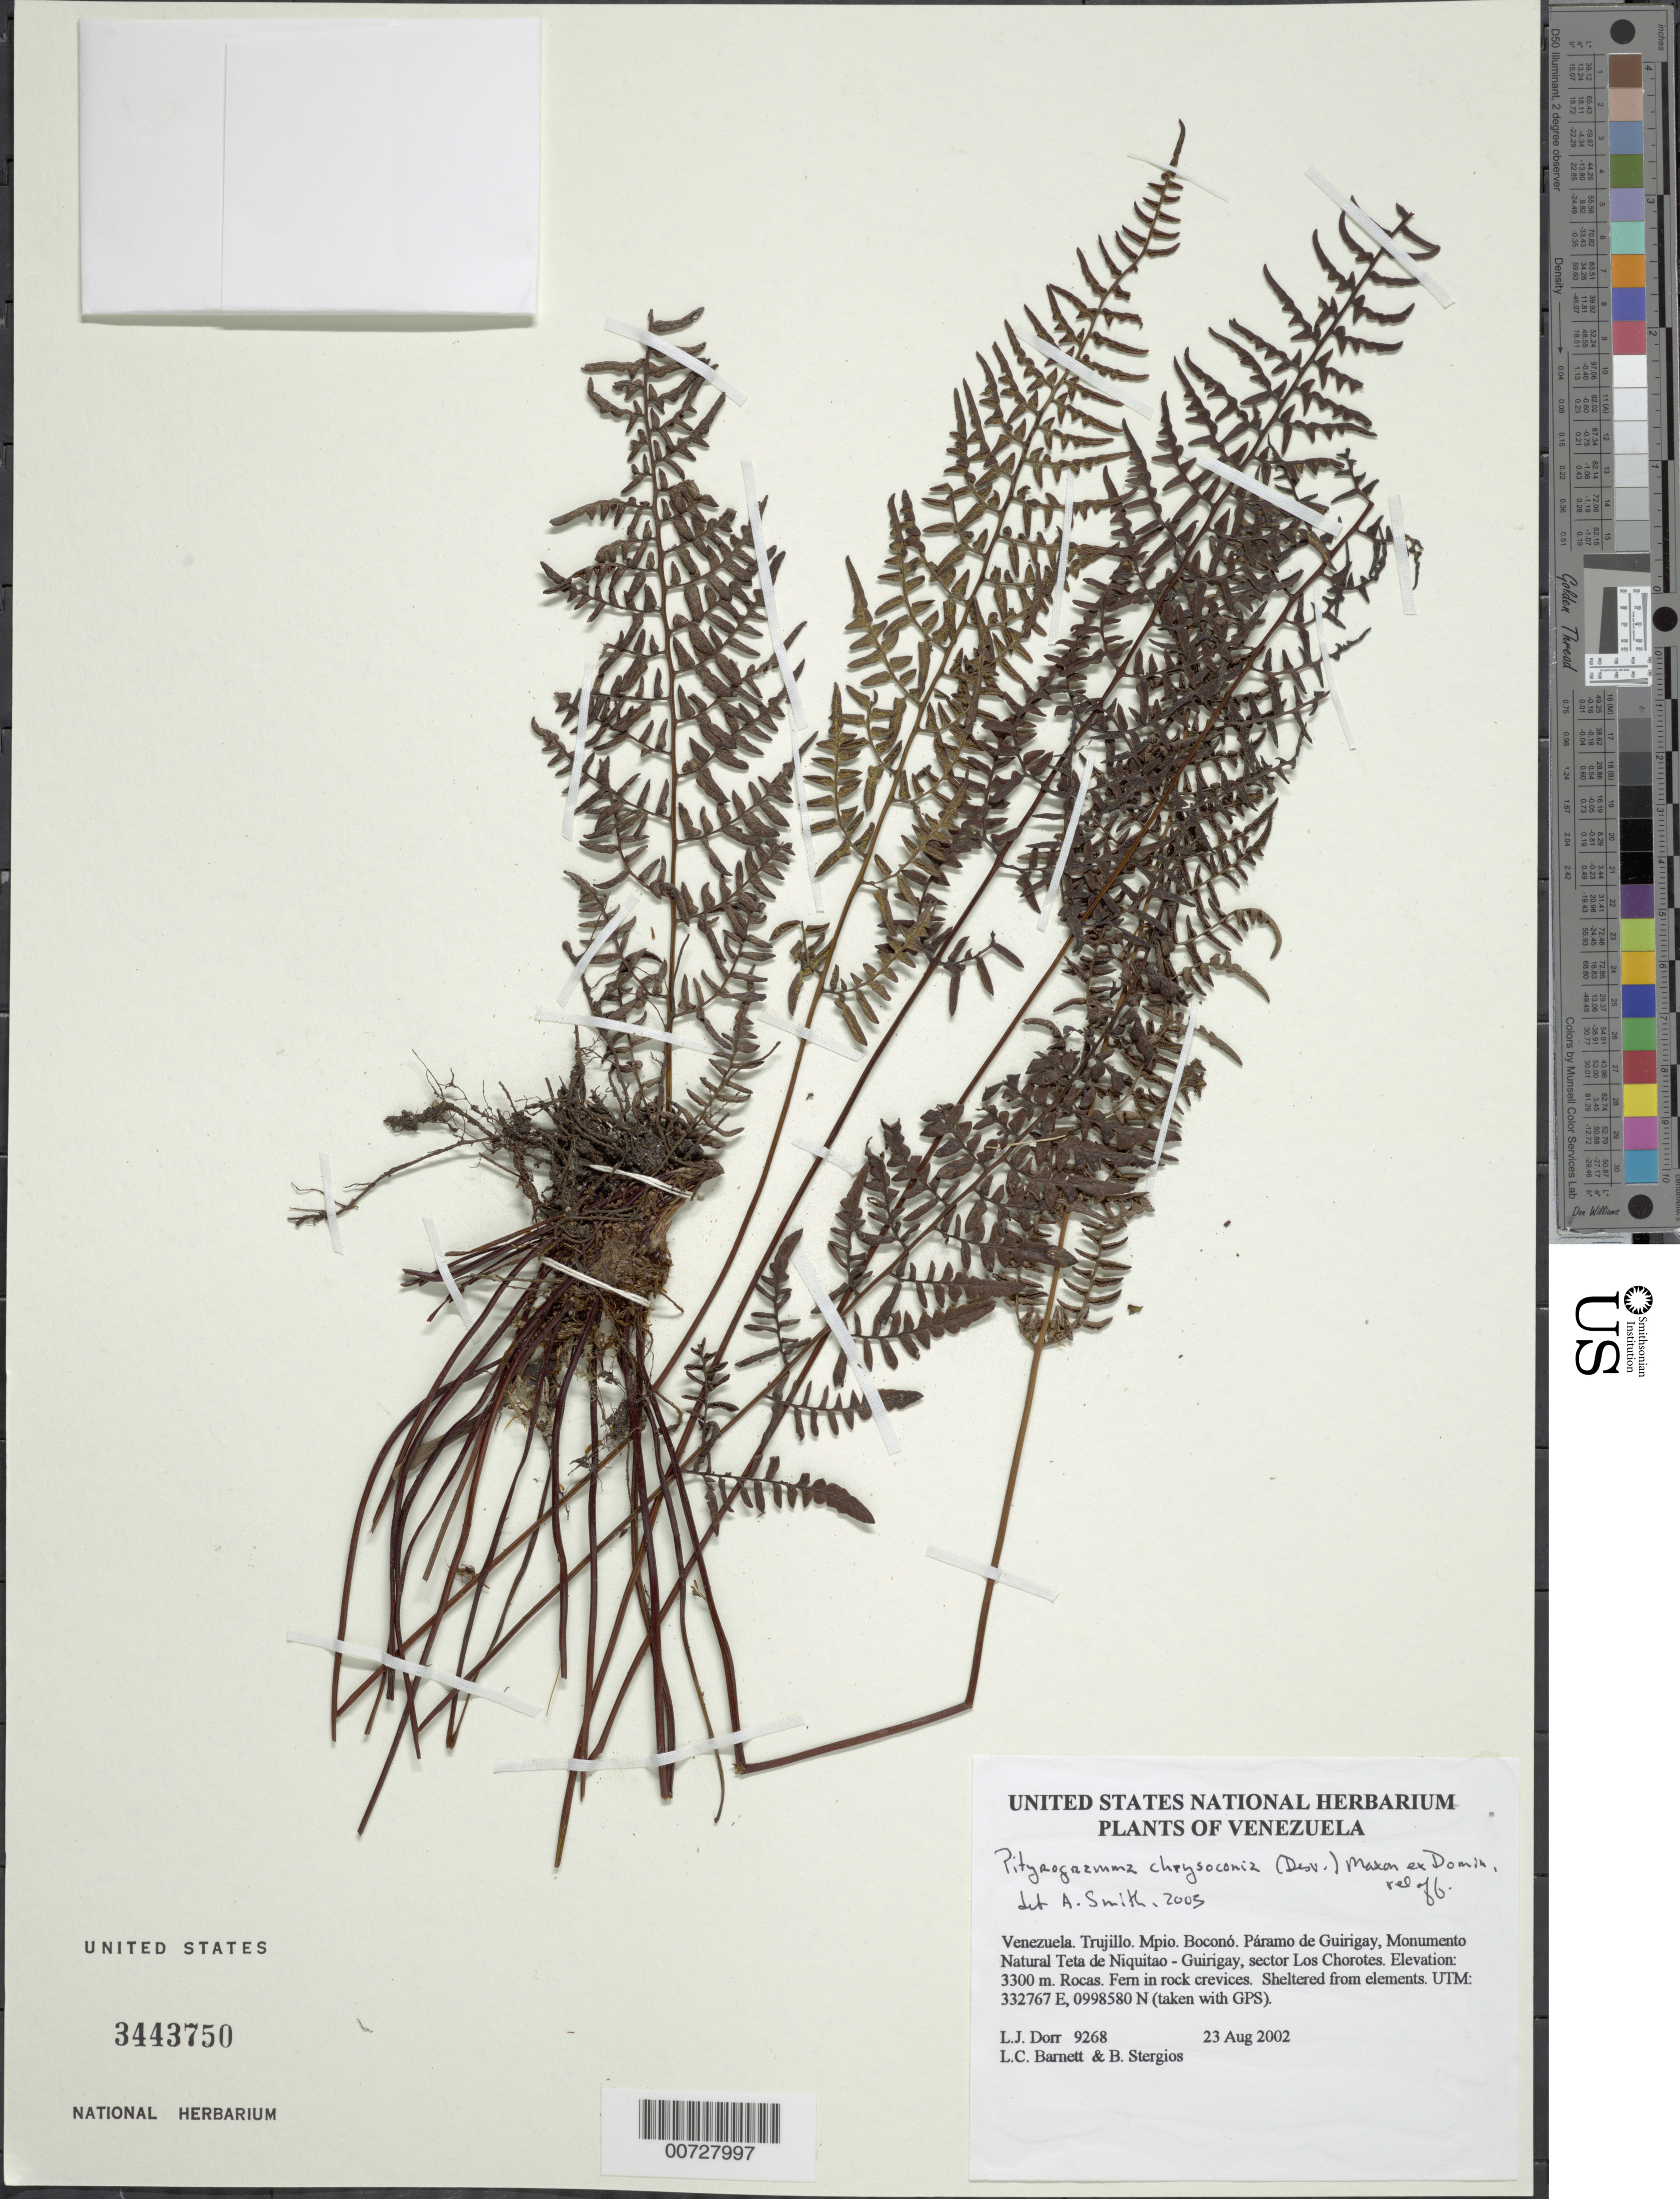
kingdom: Plantae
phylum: Tracheophyta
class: Polypodiopsida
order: Polypodiales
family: Pteridaceae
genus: Pityrogramma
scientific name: Pityrogramma chrysoconia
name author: (Desv.) Maxon ex Domin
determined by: Smith, Andrew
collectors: L. J. Dorr, L. C. Barnett & B. G. Stergios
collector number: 9268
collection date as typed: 23 Aug 2002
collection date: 2002-08-23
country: Venezuela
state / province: Trujillo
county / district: Boconó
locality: Páramo de Guirigay, Monumento Natural Teta de Niquitao - Guirigay, sector Los Chorotes.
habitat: Rocas.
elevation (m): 3300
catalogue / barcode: US 3443750